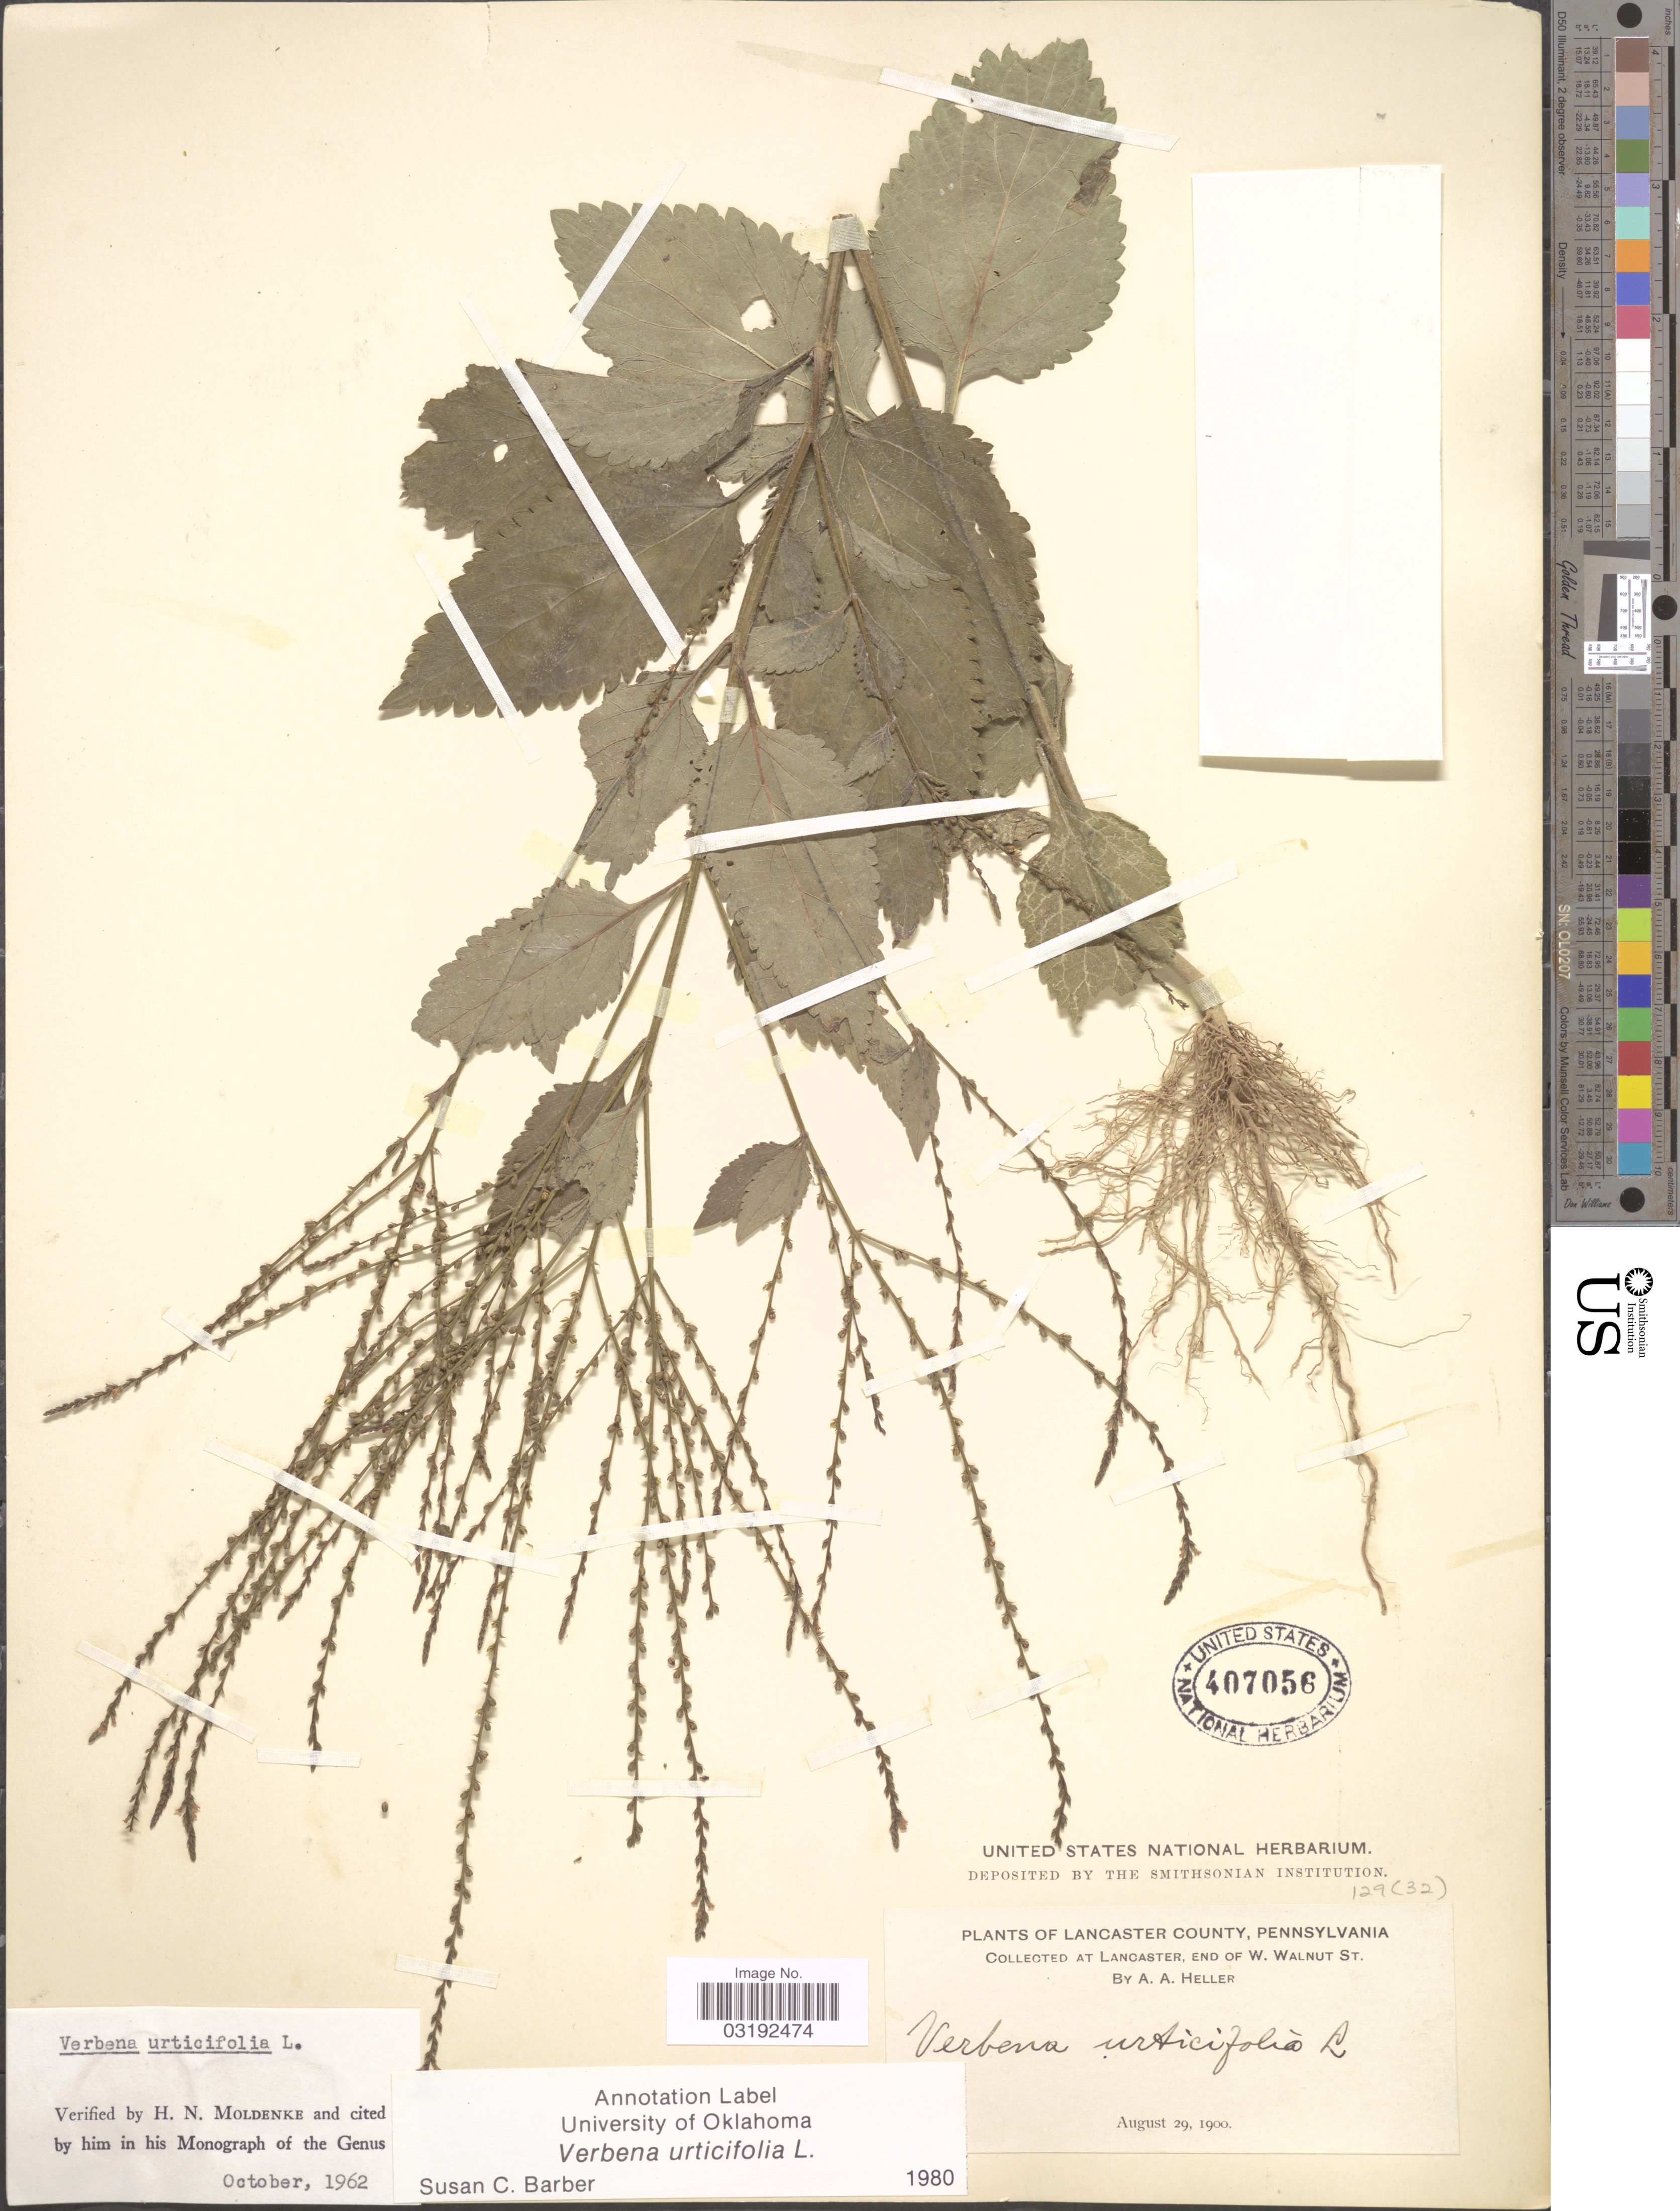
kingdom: Plantae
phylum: Tracheophyta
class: Magnoliopsida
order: Lamiales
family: Verbenaceae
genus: Verbena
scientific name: Verbena urticifolia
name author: L.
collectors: A. A. Heller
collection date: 1900-08-29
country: United States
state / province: Pennsylvania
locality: Lancaster County. At Lancaster, end of W. Walnut St.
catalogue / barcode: US 407056